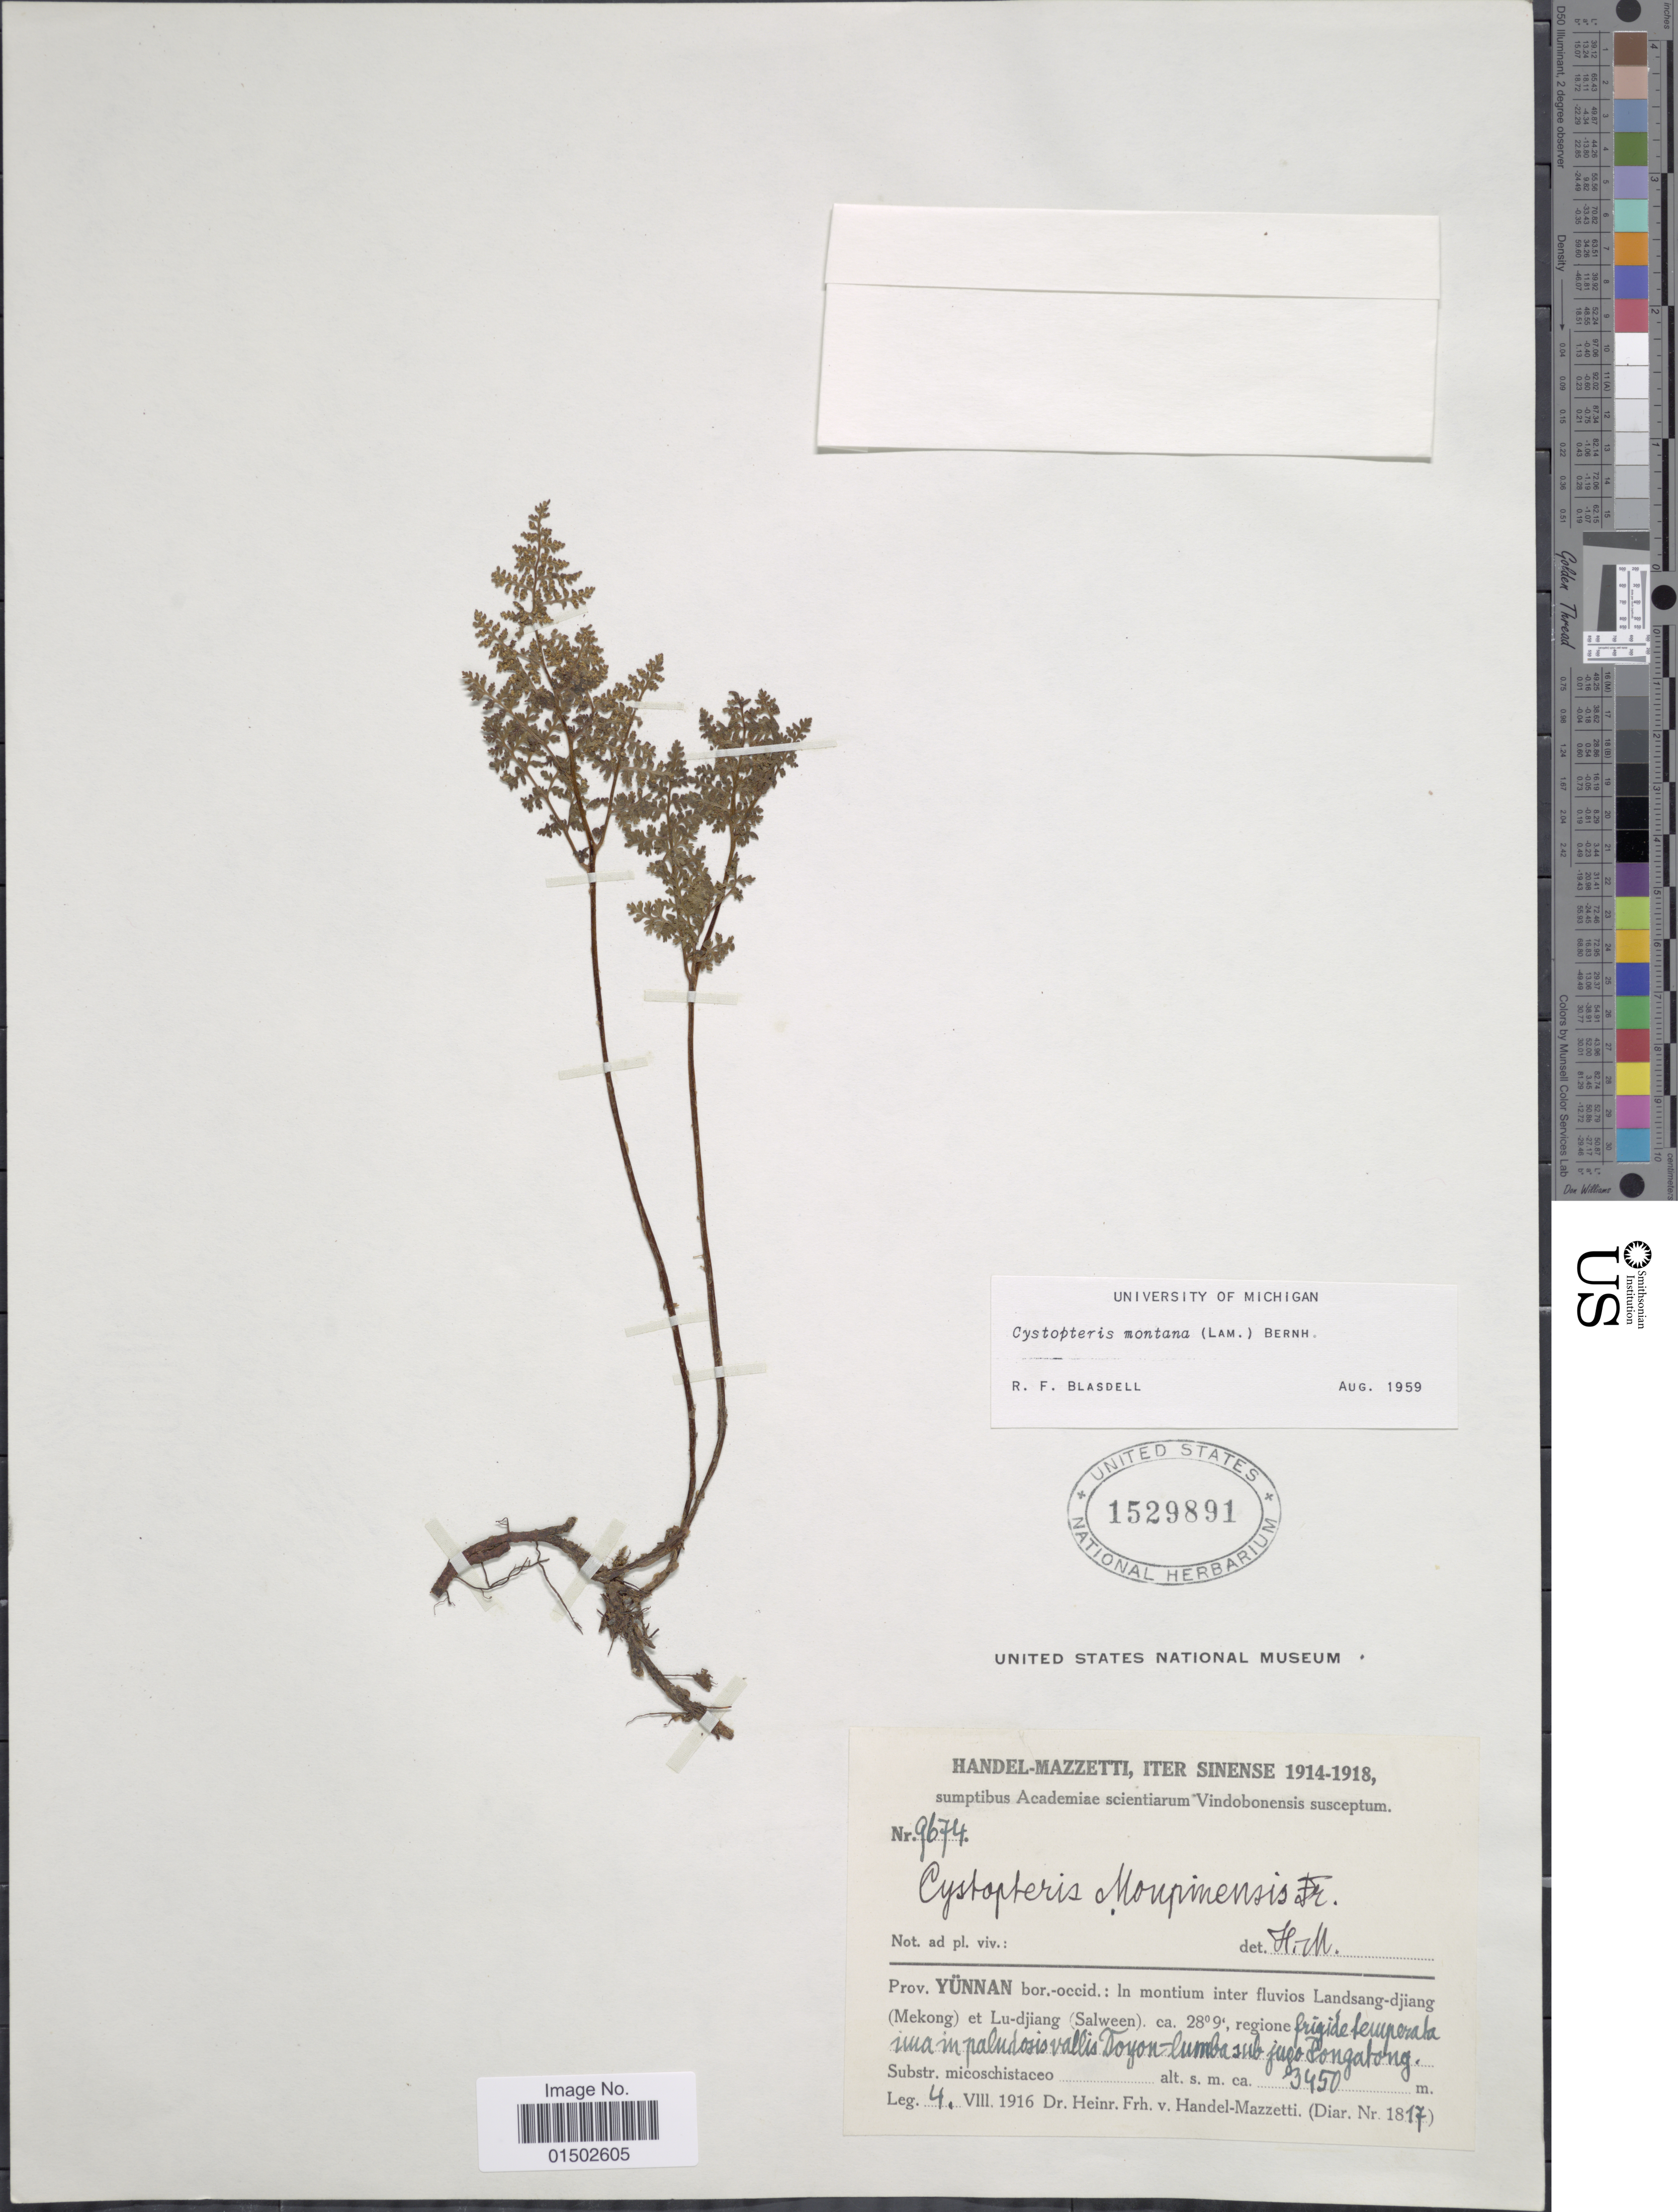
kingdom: Plantae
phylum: Tracheophyta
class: Polypodiopsida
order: Polypodiales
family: Cystopteridaceae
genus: Cystopteris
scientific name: Cystopteris montana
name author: (Lam.) Desv.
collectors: H. Handel-Mazzetti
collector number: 9674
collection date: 1916-08-04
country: China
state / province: Yunnan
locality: In montium inter fluvios Landsang- dijang (Mekong) et Lu- djiang (Salween) ca. 28 degrees regione frigide ferupperata [interpreted] ima in palndosis vallis Doyon- lumba sub jugo Pongabong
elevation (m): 3450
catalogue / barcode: US 1529891